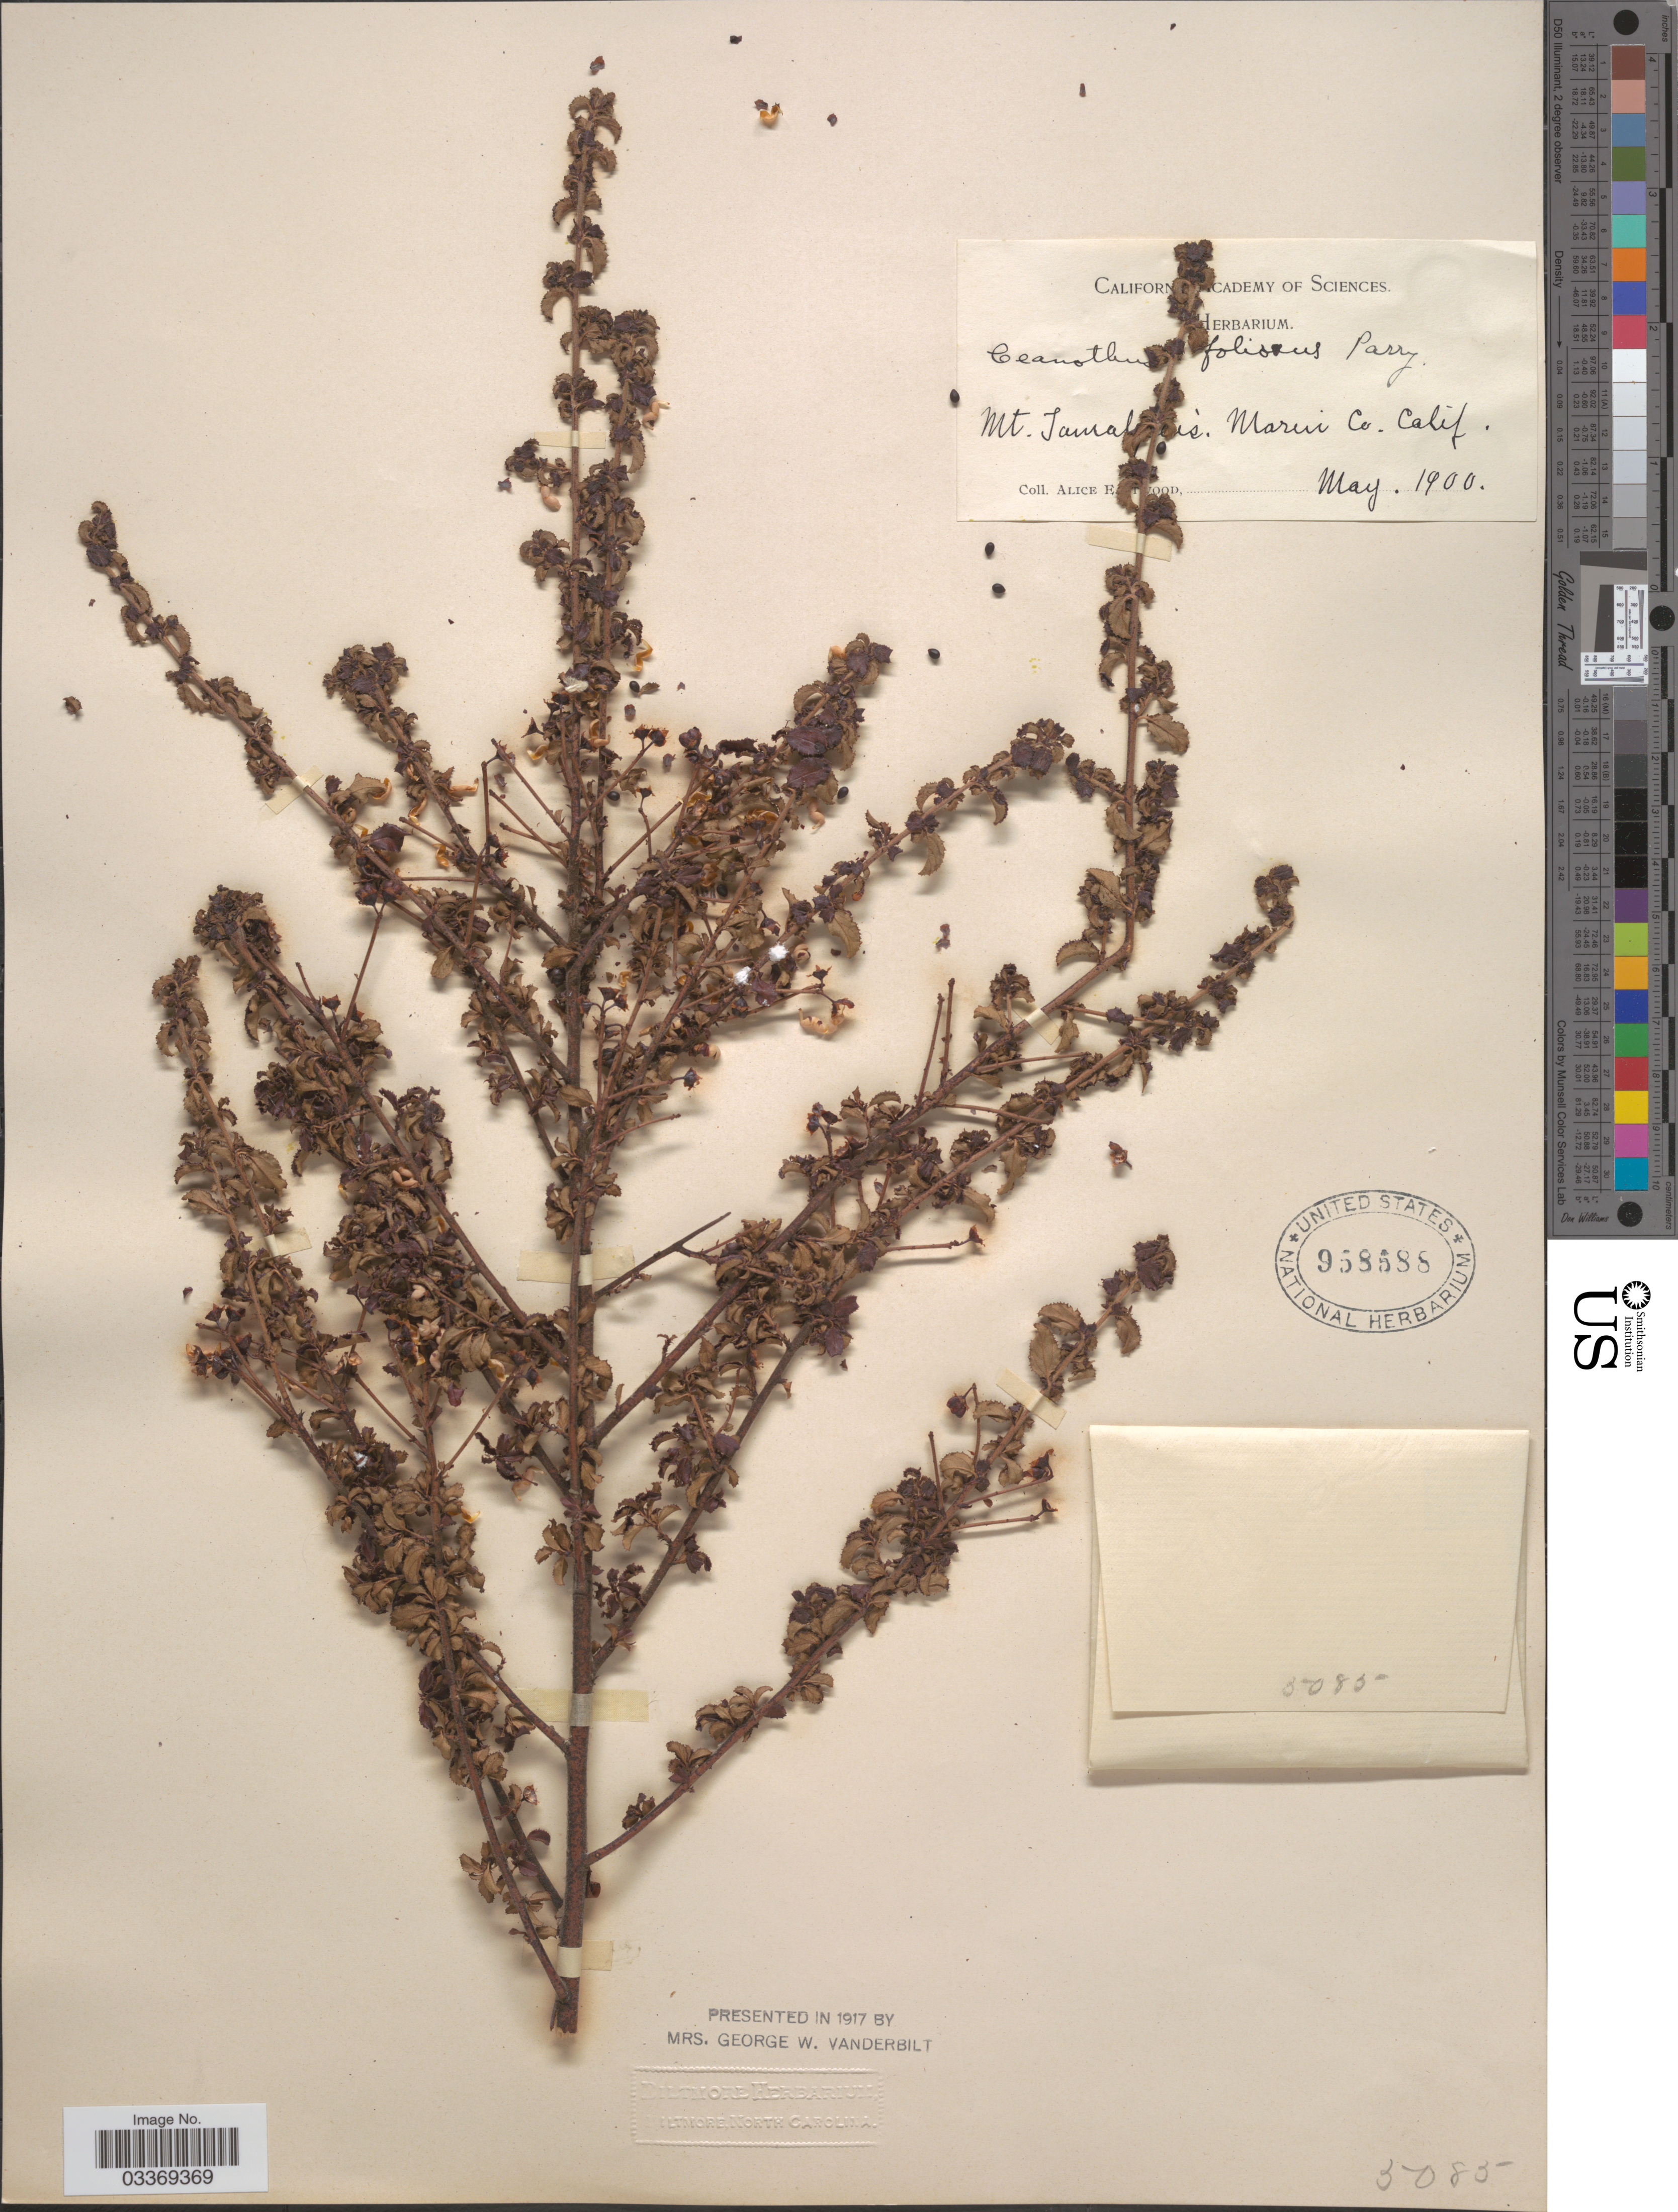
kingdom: Plantae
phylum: Tracheophyta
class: Magnoliopsida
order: Rosales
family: Rhamnaceae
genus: Ceanothus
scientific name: Ceanothus foliosus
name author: Parry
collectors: A. Eastwood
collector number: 5085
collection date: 1900-05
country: United States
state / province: California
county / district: Marin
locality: Mt. Tamalpais, Marin Co.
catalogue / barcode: US 958588